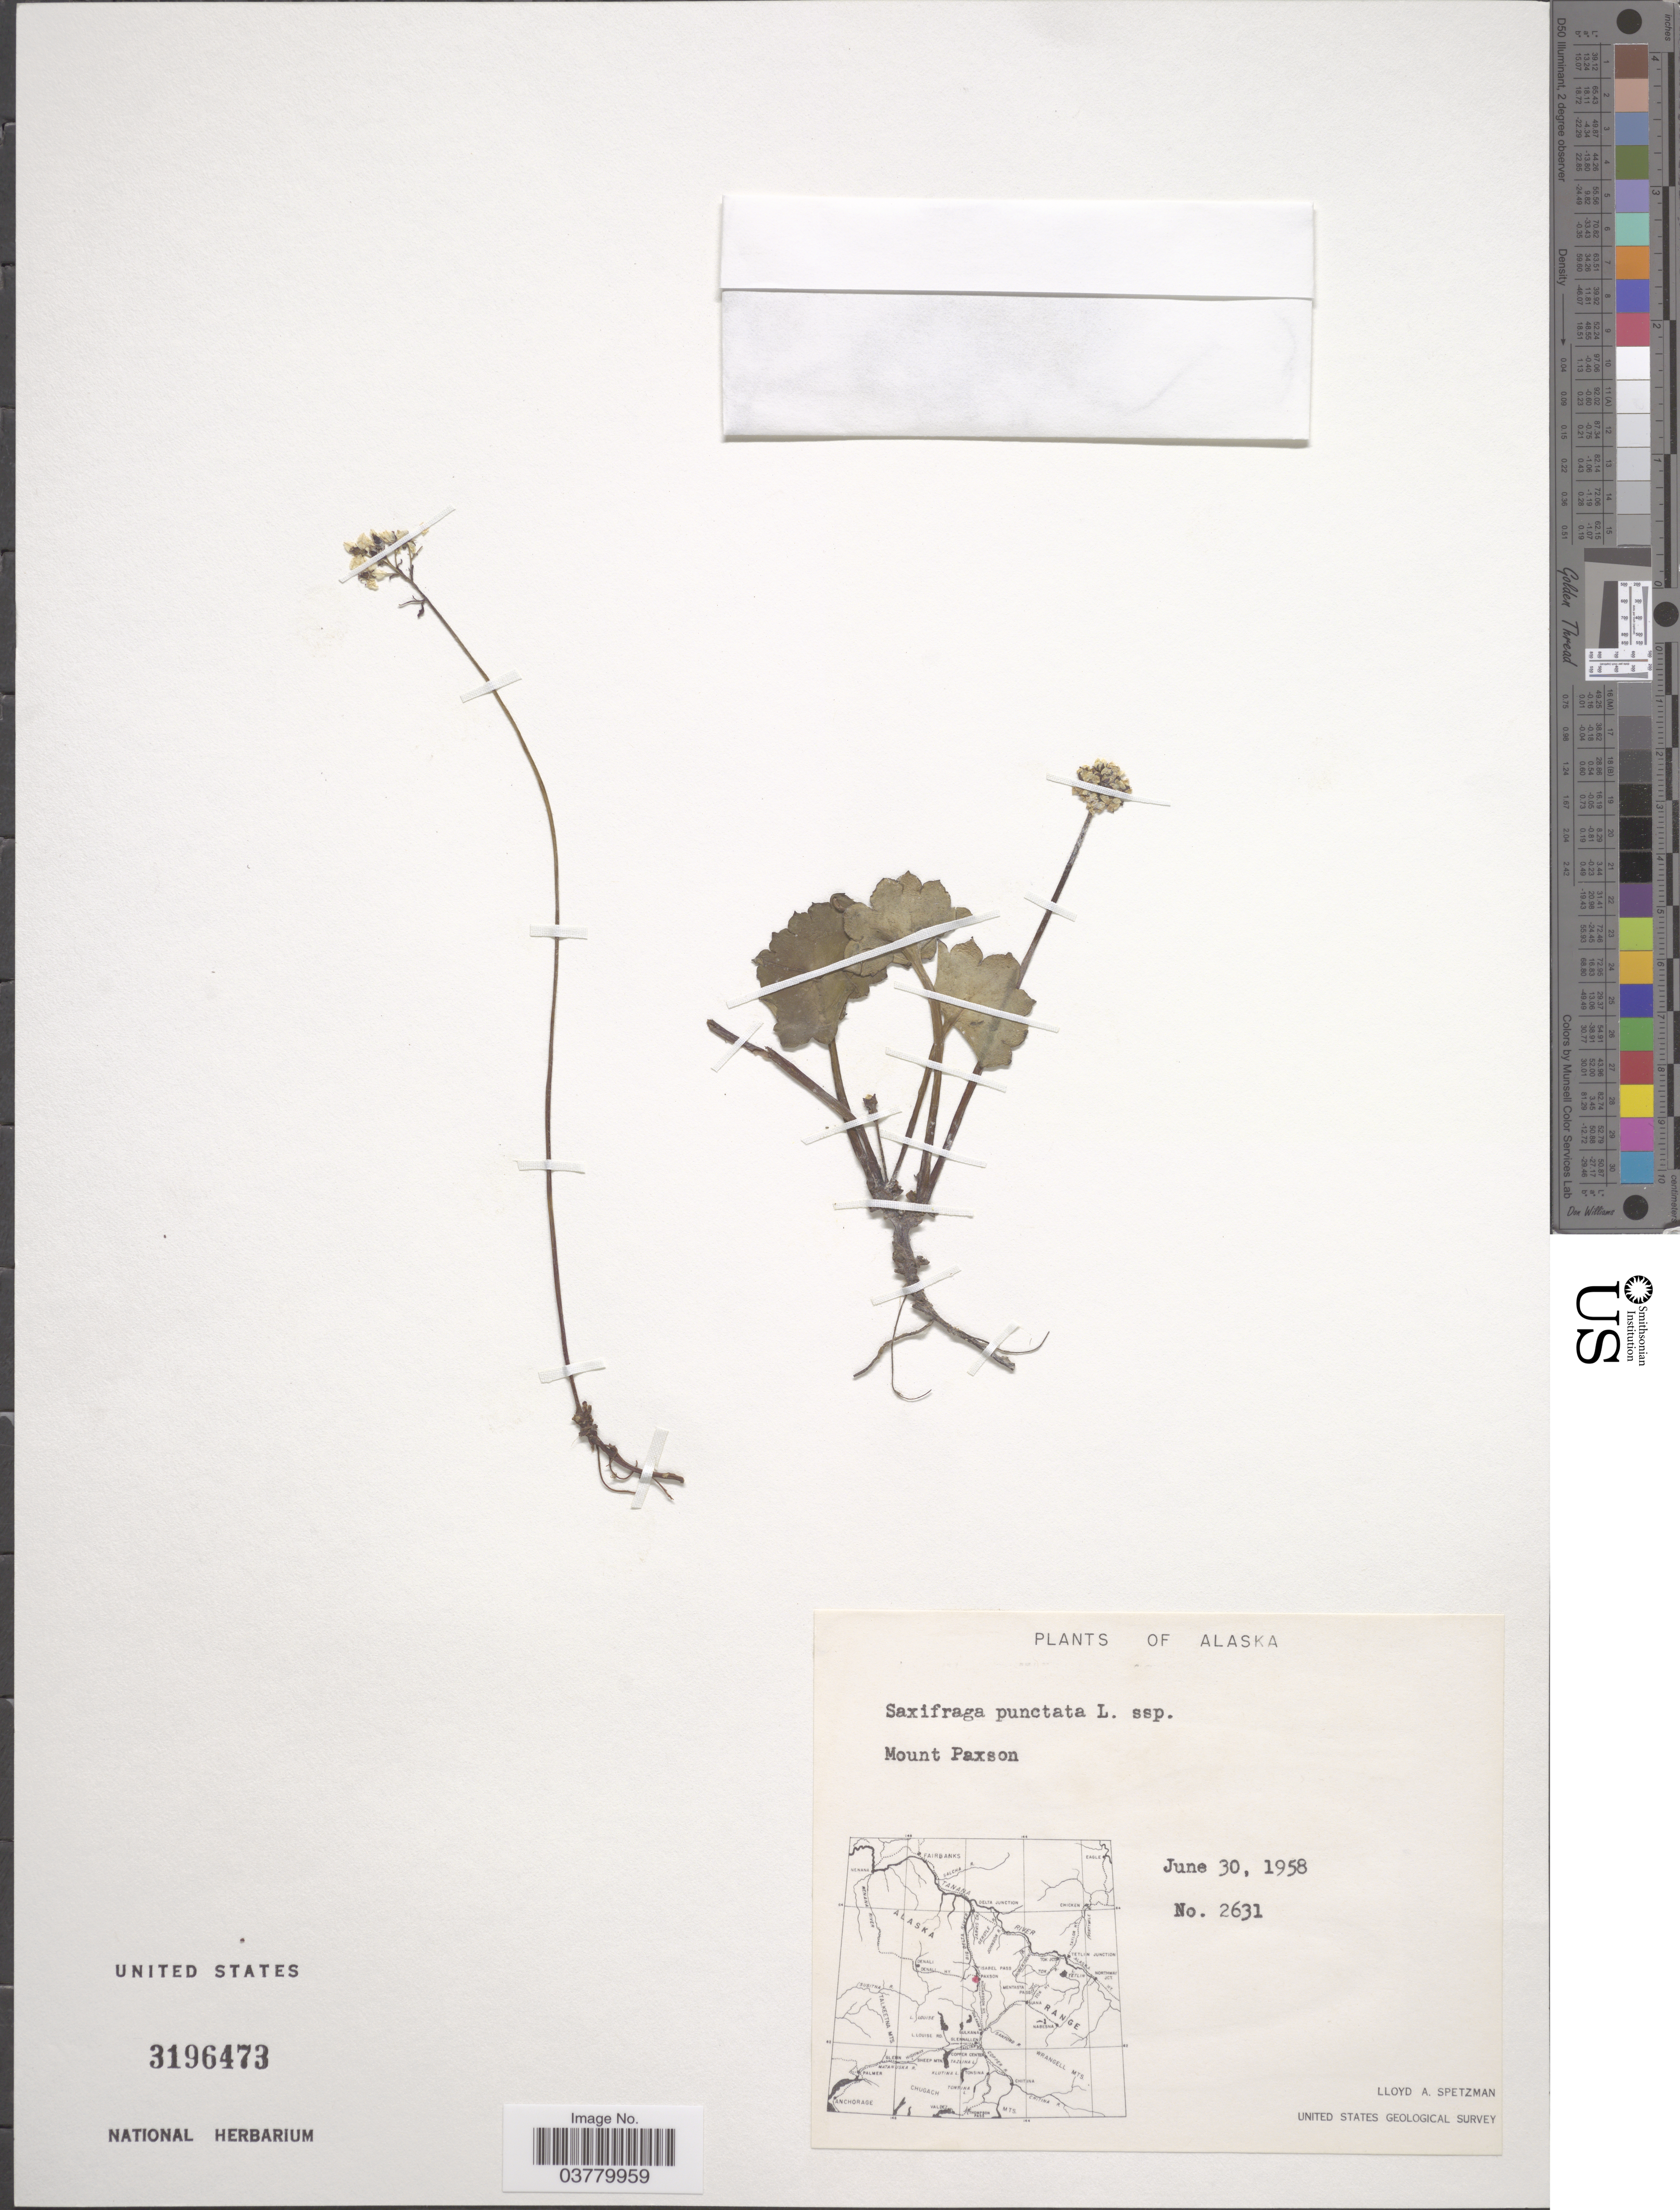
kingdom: Plantae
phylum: Tracheophyta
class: Magnoliopsida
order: Saxifragales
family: Saxifragaceae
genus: Micranthes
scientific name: Micranthes nelsoniana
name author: (D. Don) Small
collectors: L. Spetzman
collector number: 2631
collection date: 1958-06-30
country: United States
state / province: Alaska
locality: Mount Paxson.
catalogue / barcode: US 3196473